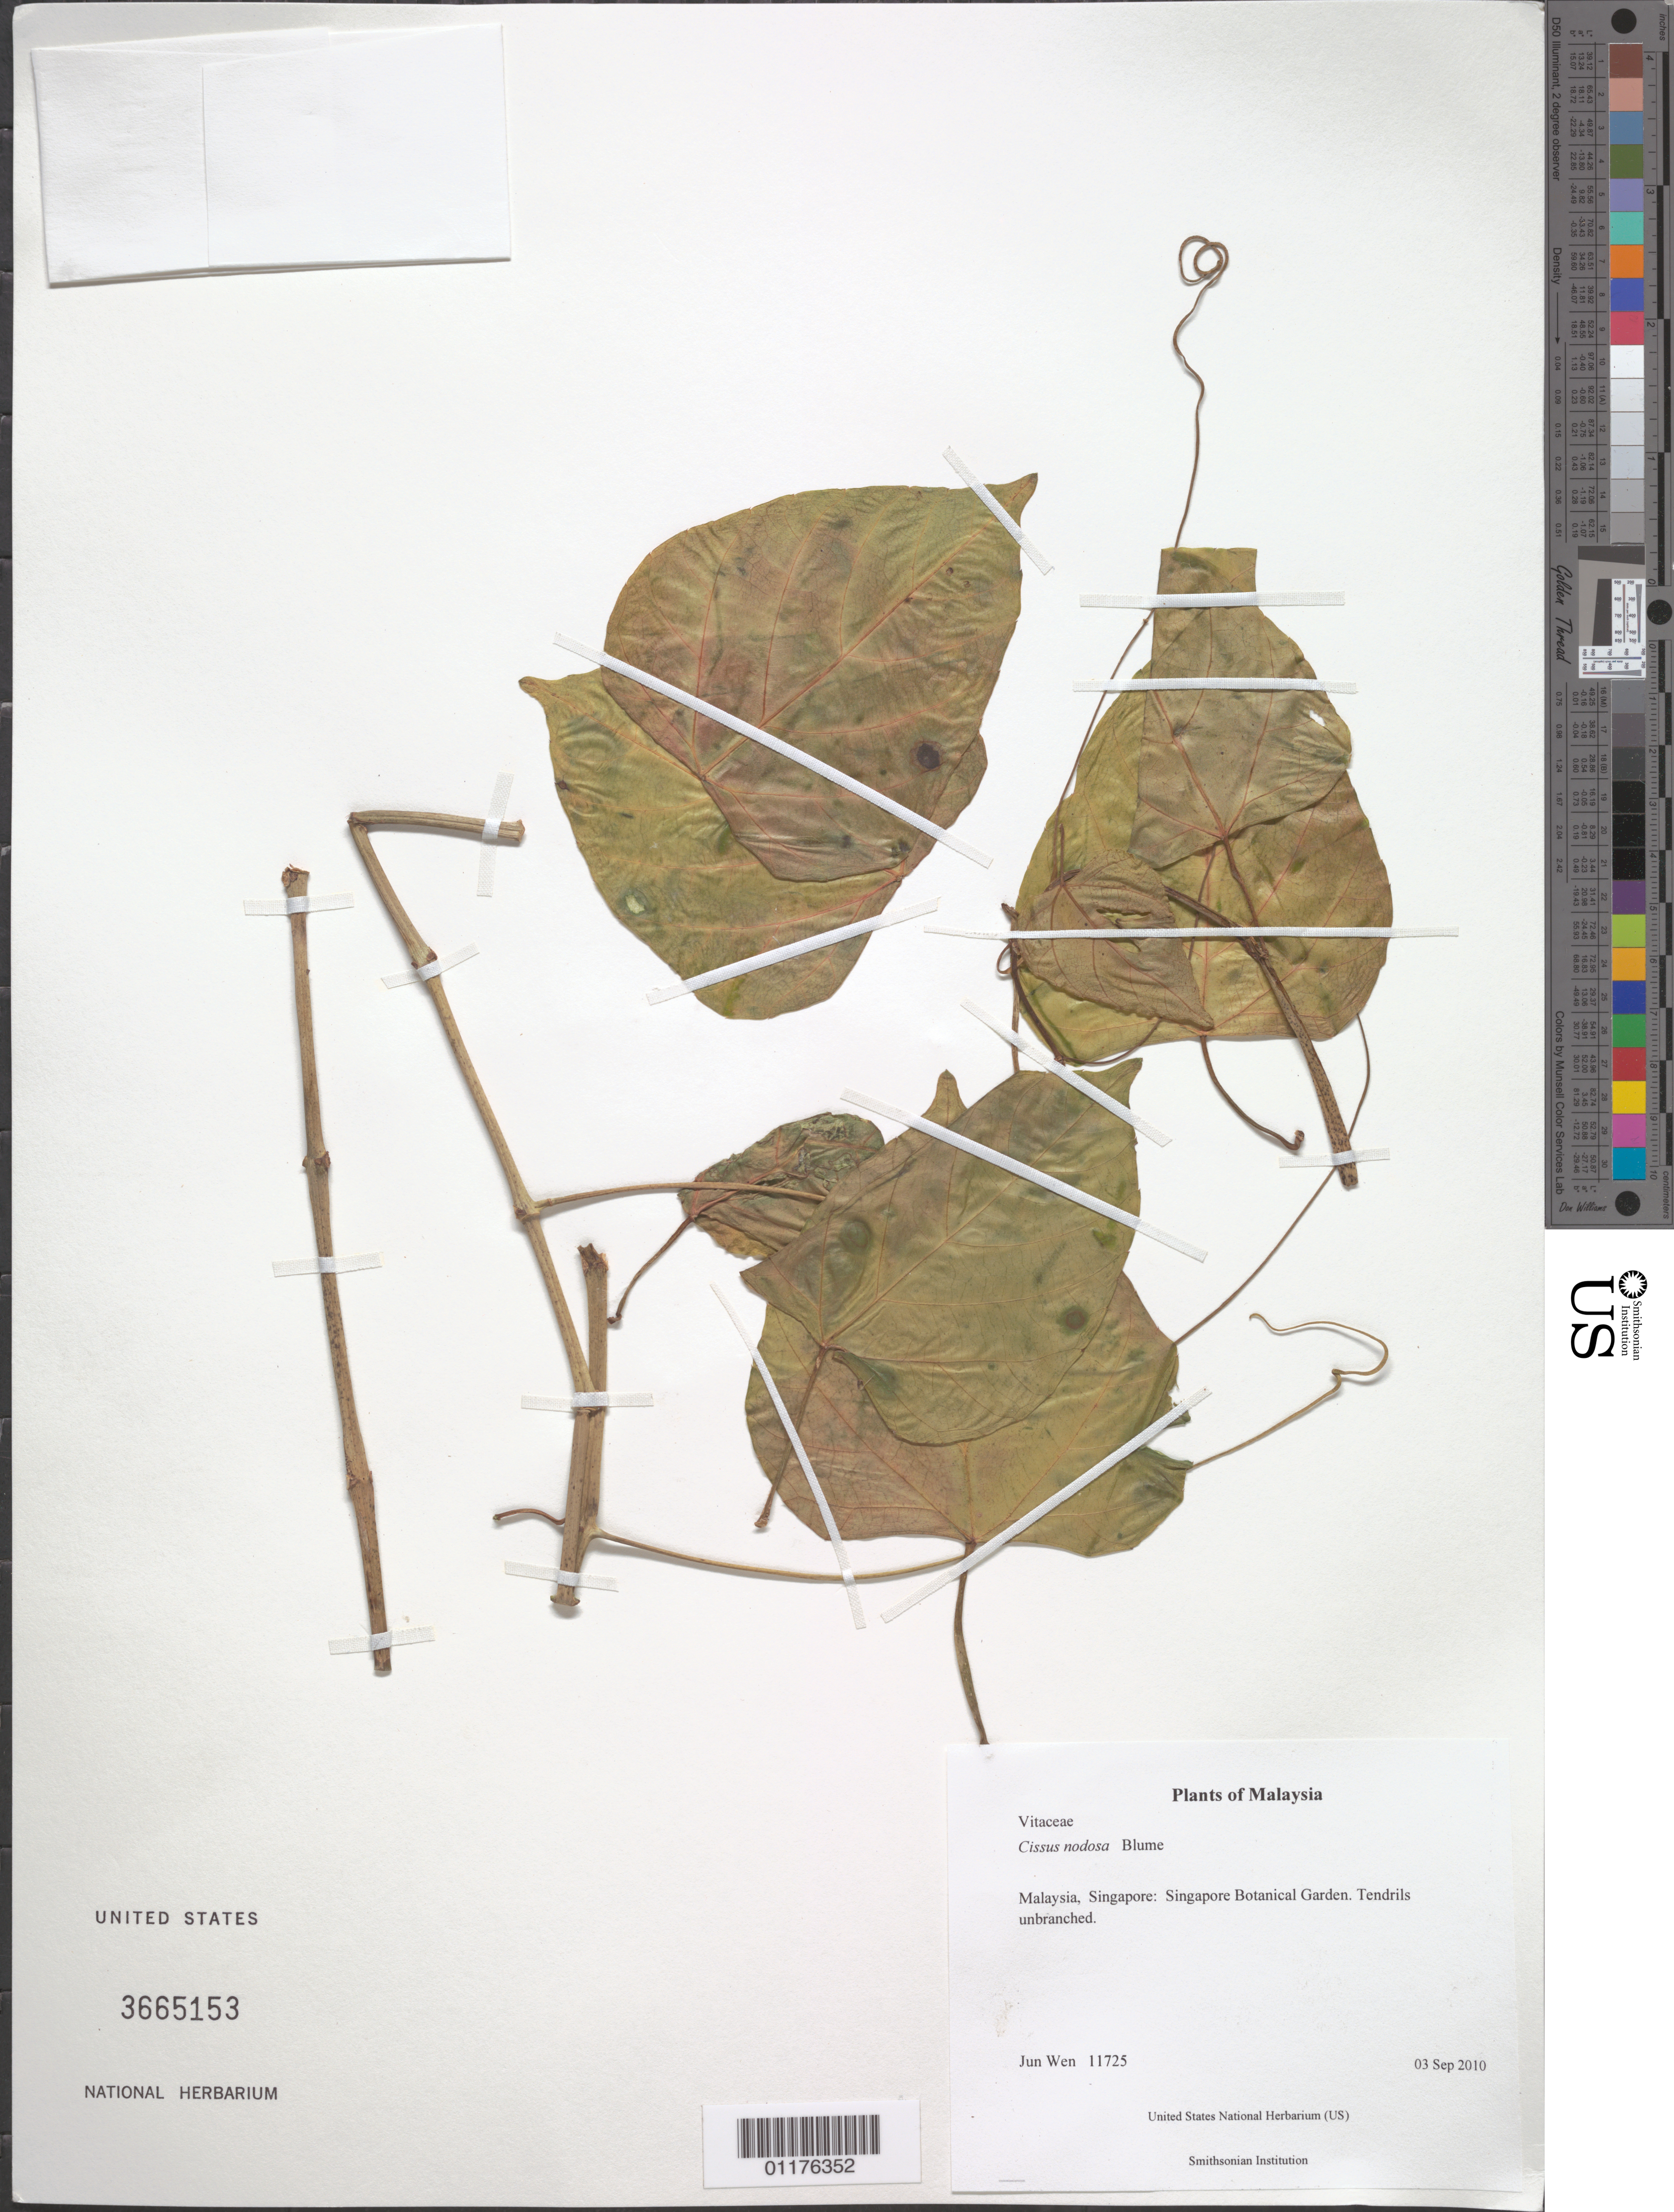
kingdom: Plantae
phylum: Tracheophyta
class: Magnoliopsida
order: Vitales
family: Vitaceae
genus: Cissus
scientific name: Cissus nodosa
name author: Blume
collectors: J. Wen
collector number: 11725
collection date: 2010-09-03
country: Malaysia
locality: Singapore: Singapore Botanical Garden.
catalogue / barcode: US 3665153